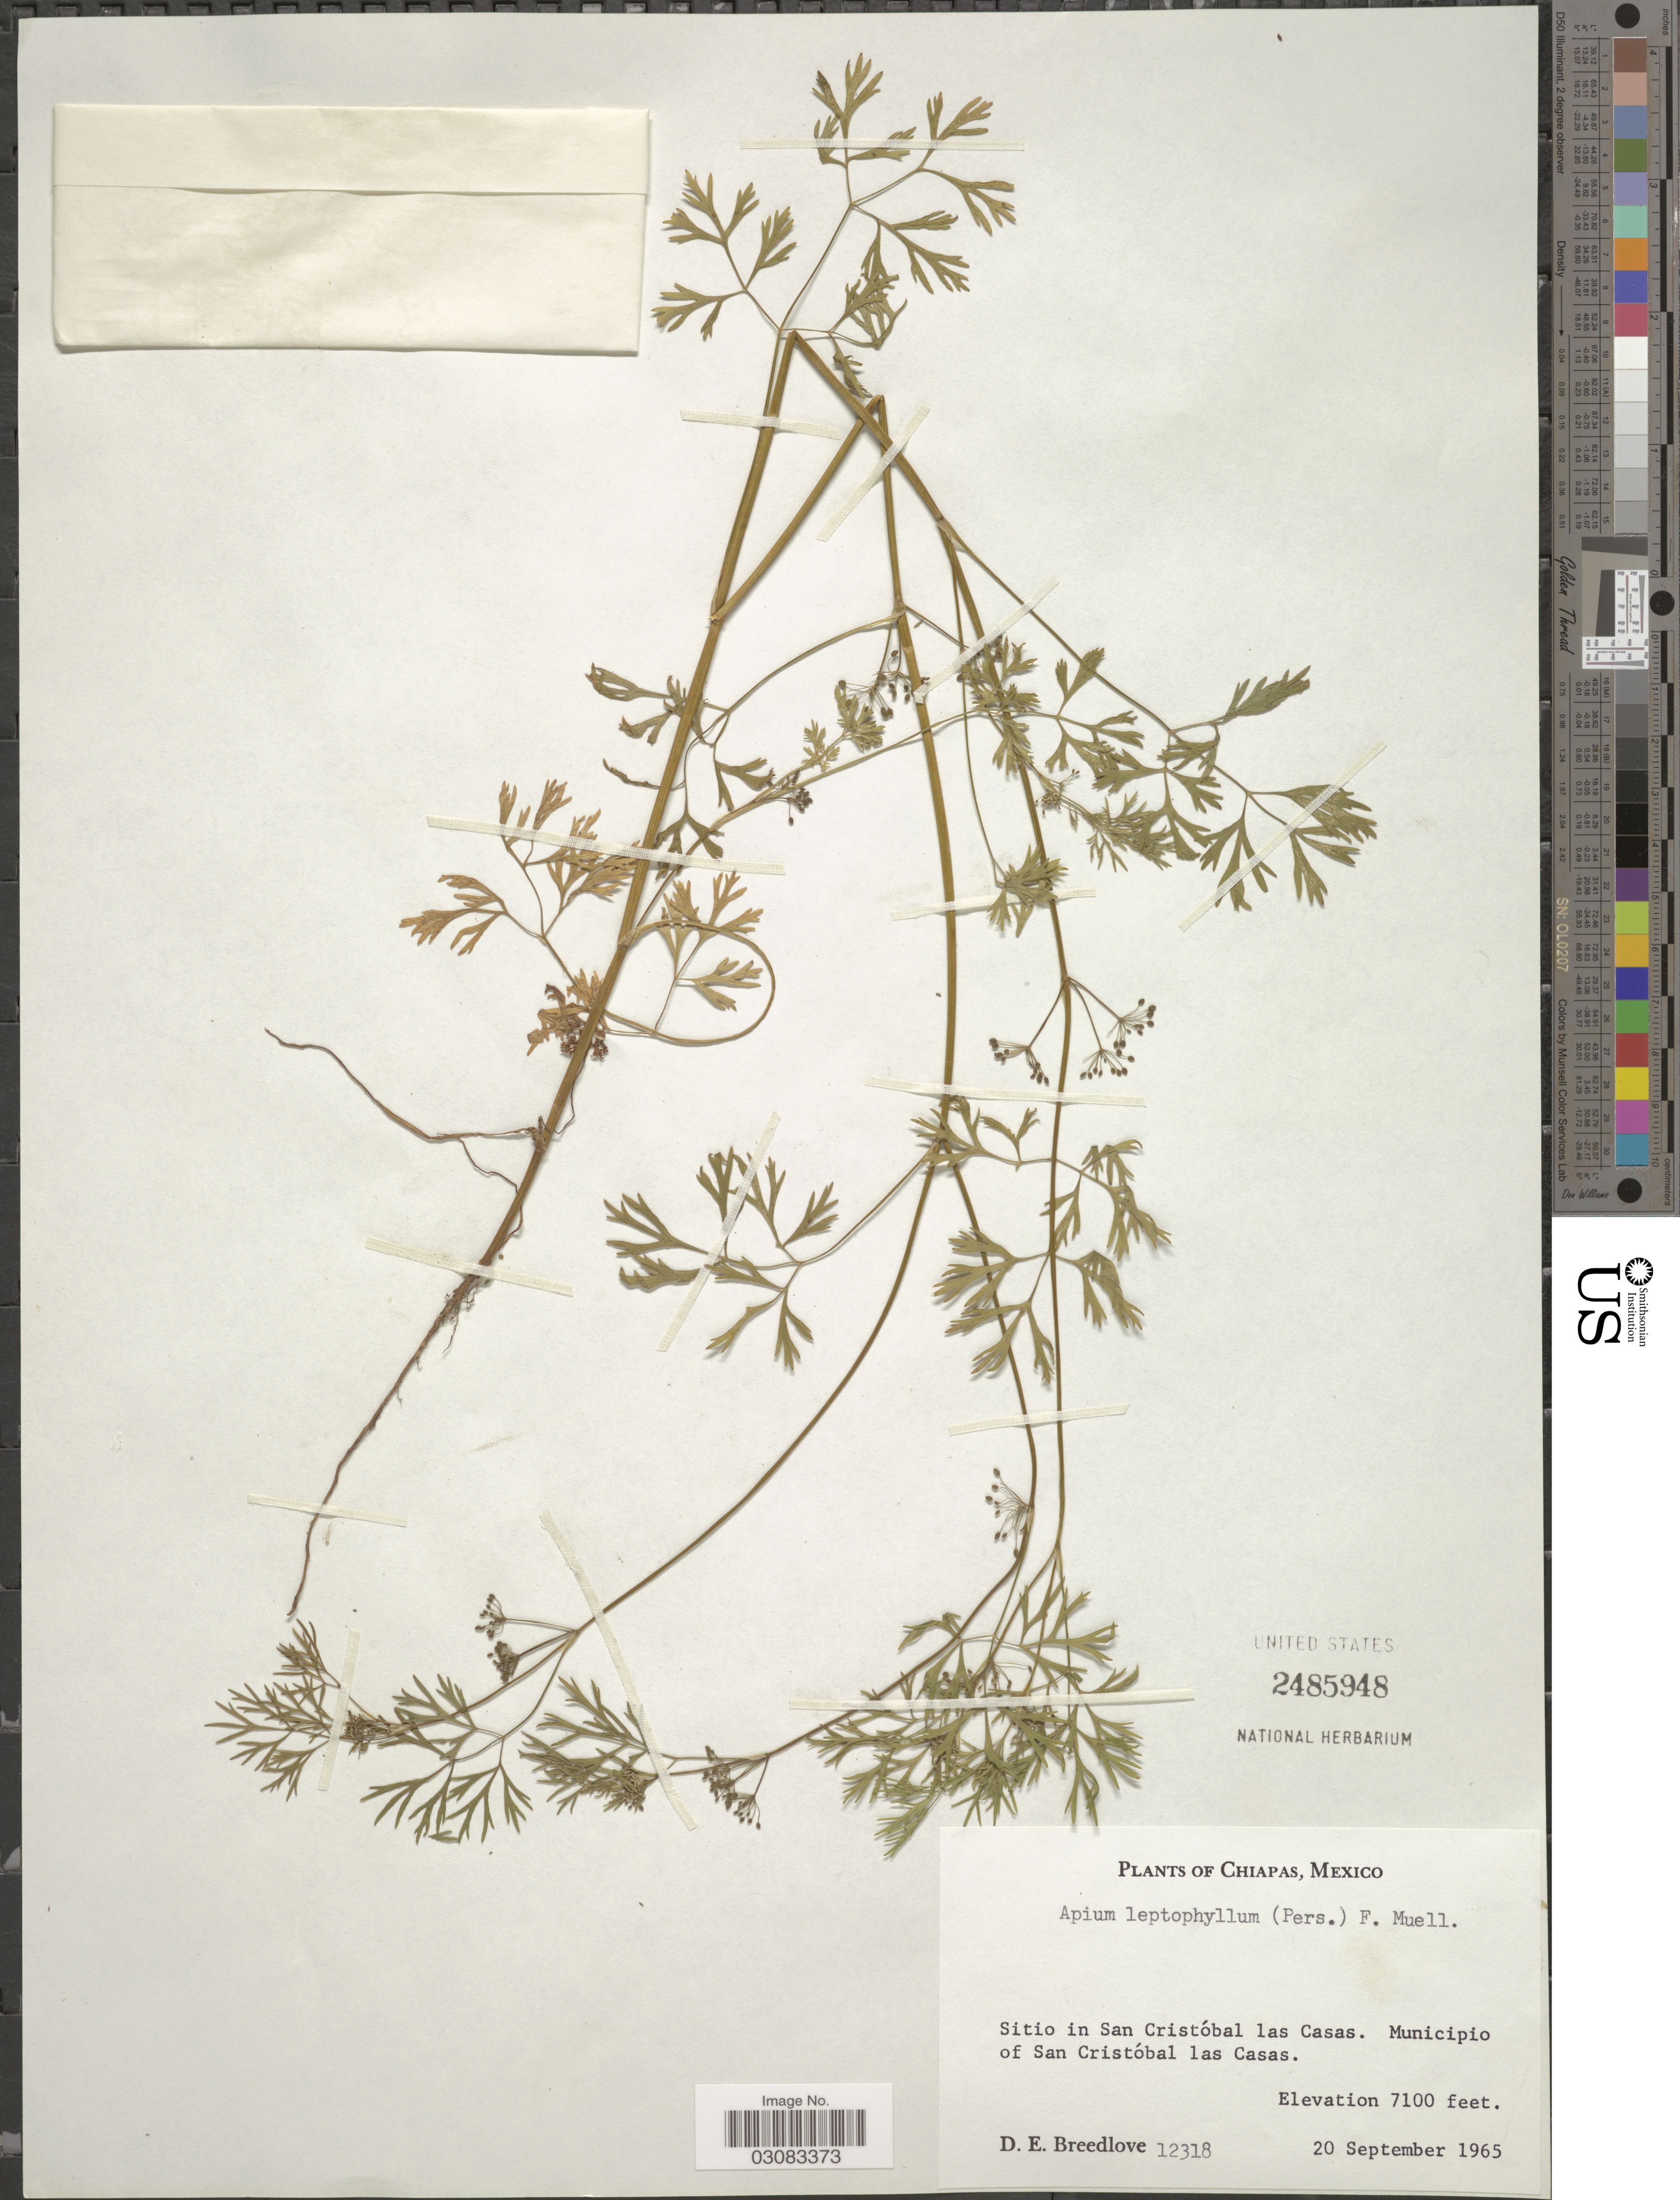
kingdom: Plantae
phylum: Tracheophyta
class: Magnoliopsida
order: Apiales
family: Apiaceae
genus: Cyclospermum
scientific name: Cyclospermum leptophyllum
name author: (Pers.) Sprague ex Britton & P. Wilson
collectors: D. E. Breedlove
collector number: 12318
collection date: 1965-09-20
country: Mexico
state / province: Chiapas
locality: Sitio in San Cristóbal las Casas. Municipio de San Cristóbal las Casas.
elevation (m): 2164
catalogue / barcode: US 2485948